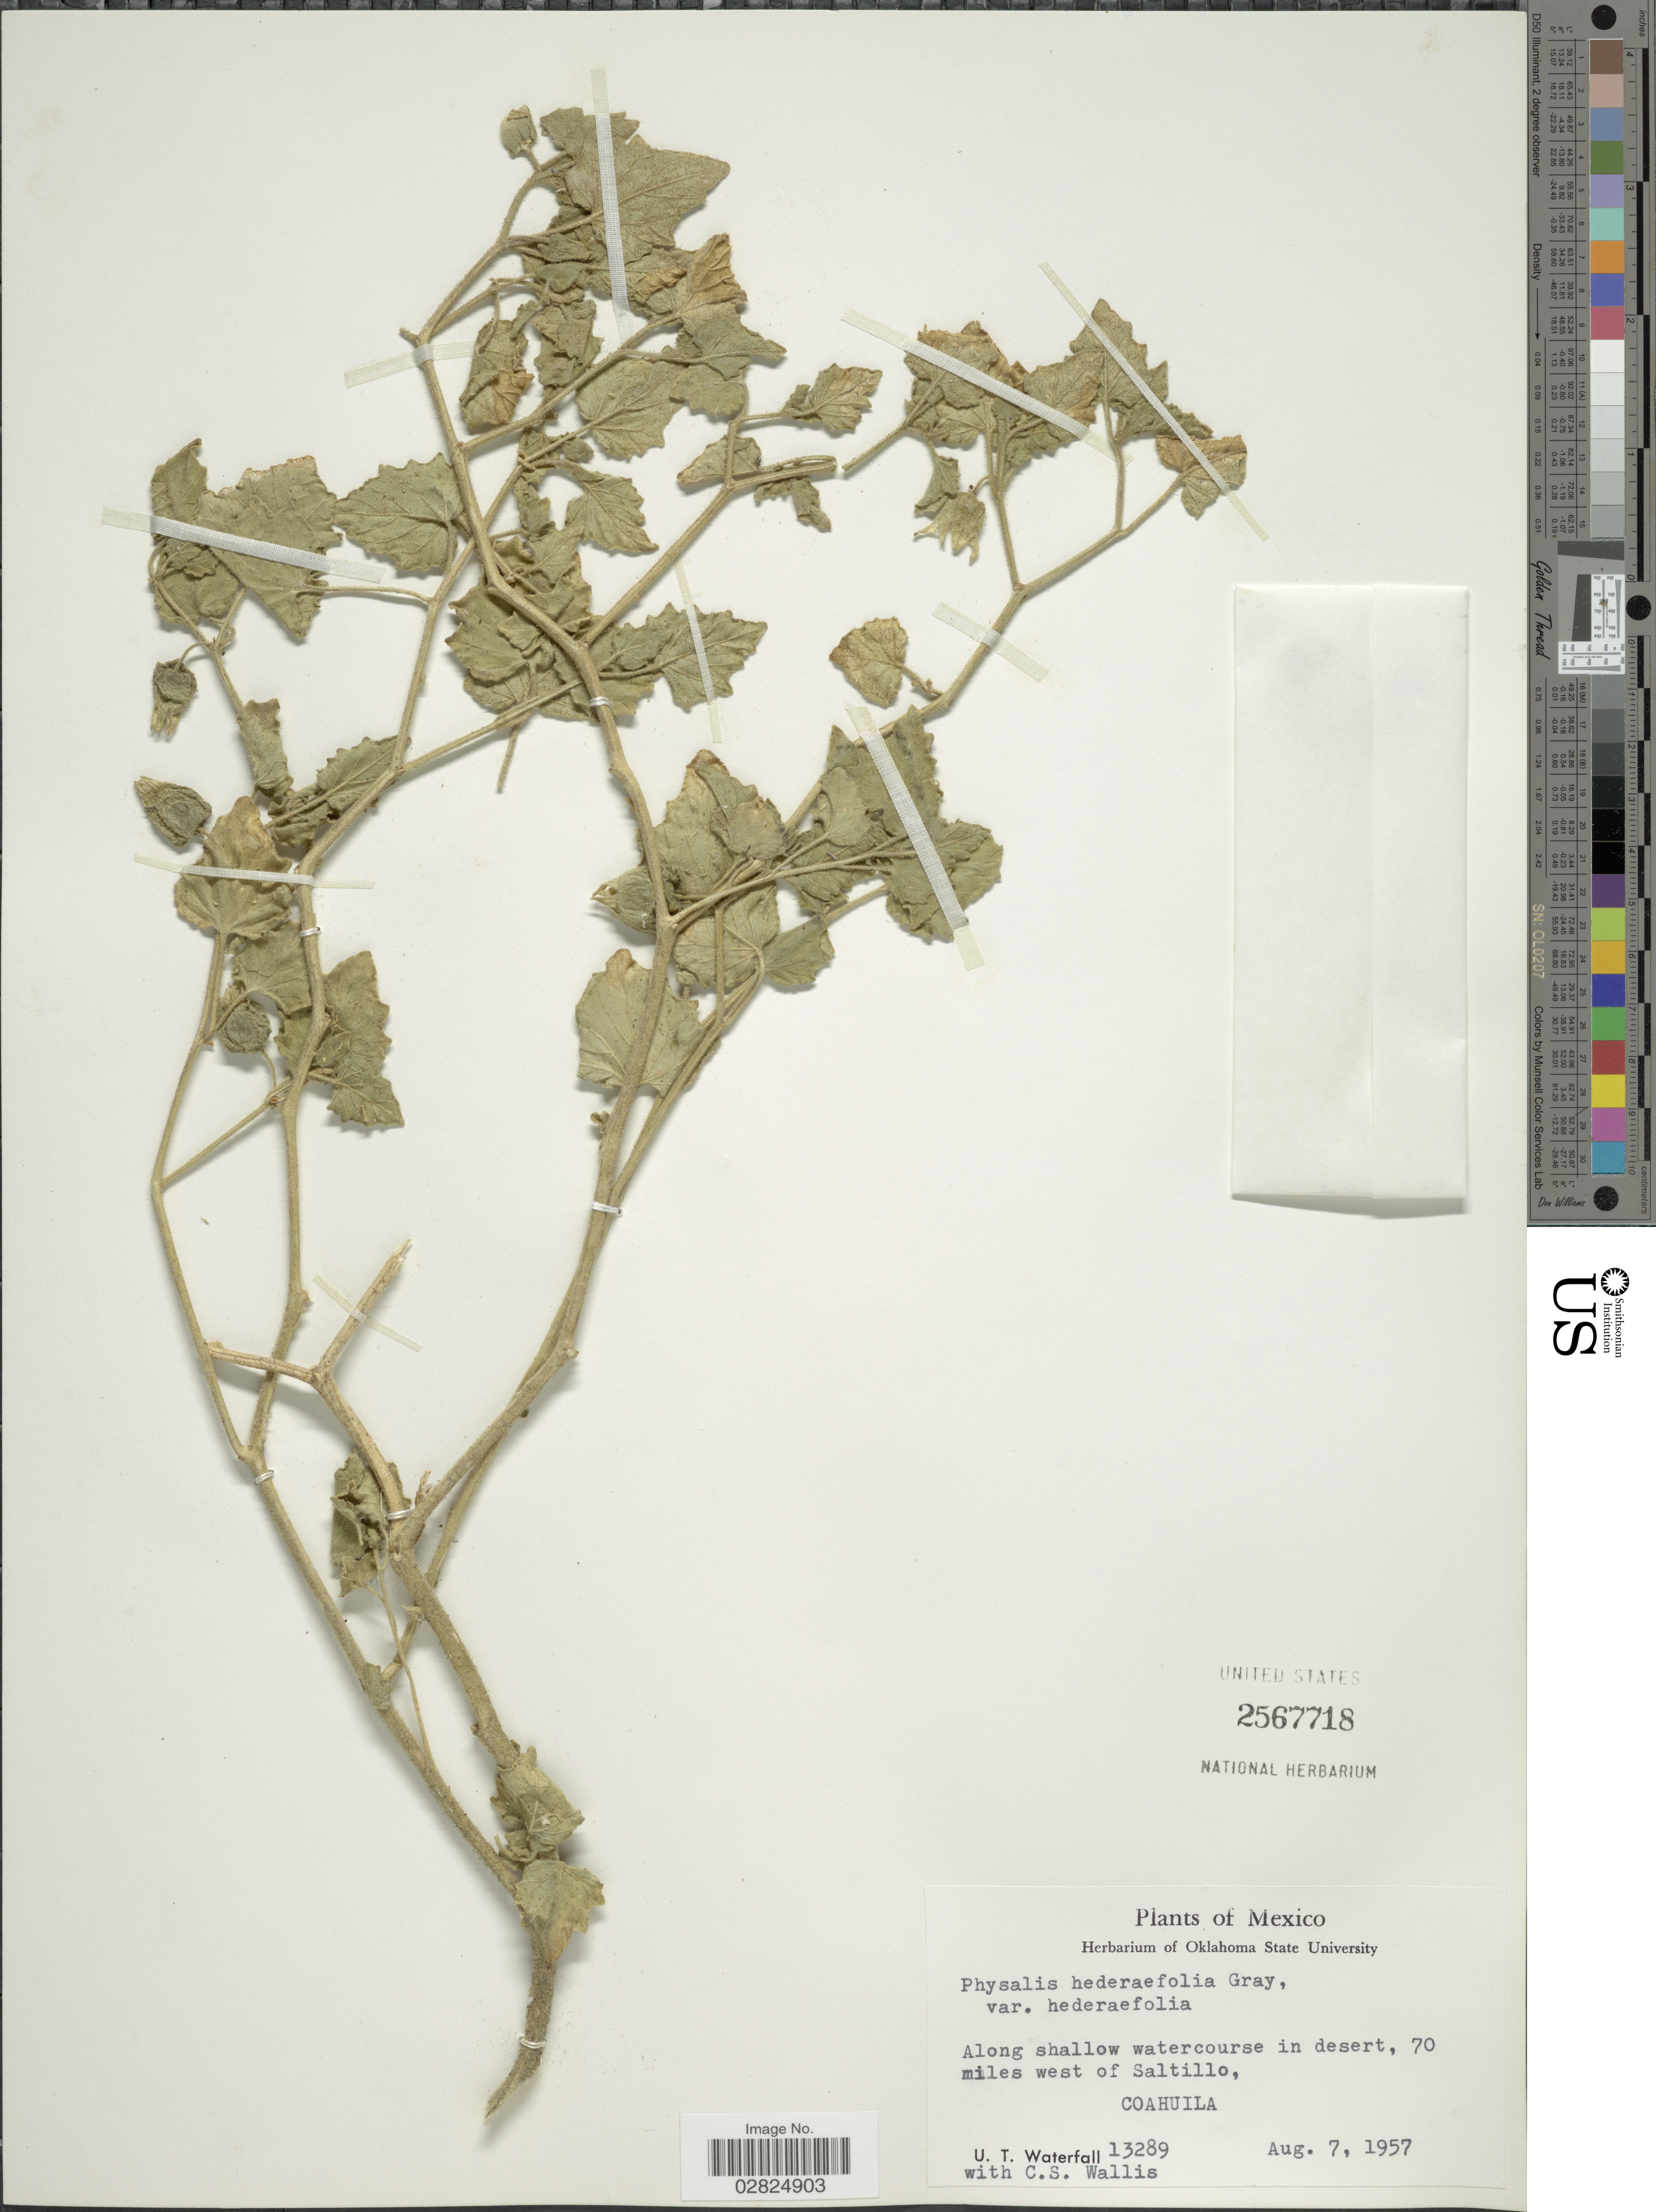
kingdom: Plantae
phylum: Tracheophyta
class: Magnoliopsida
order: Solanales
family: Solanaceae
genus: Physalis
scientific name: Physalis hederifolia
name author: A. Gray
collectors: U. T. Waterfall & C. S. Wallis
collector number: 13289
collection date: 1957-08-07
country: Mexico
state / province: Coahuila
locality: Along shallow watercourse in desert, 70 miles west of Saltillo.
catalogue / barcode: US 2567718